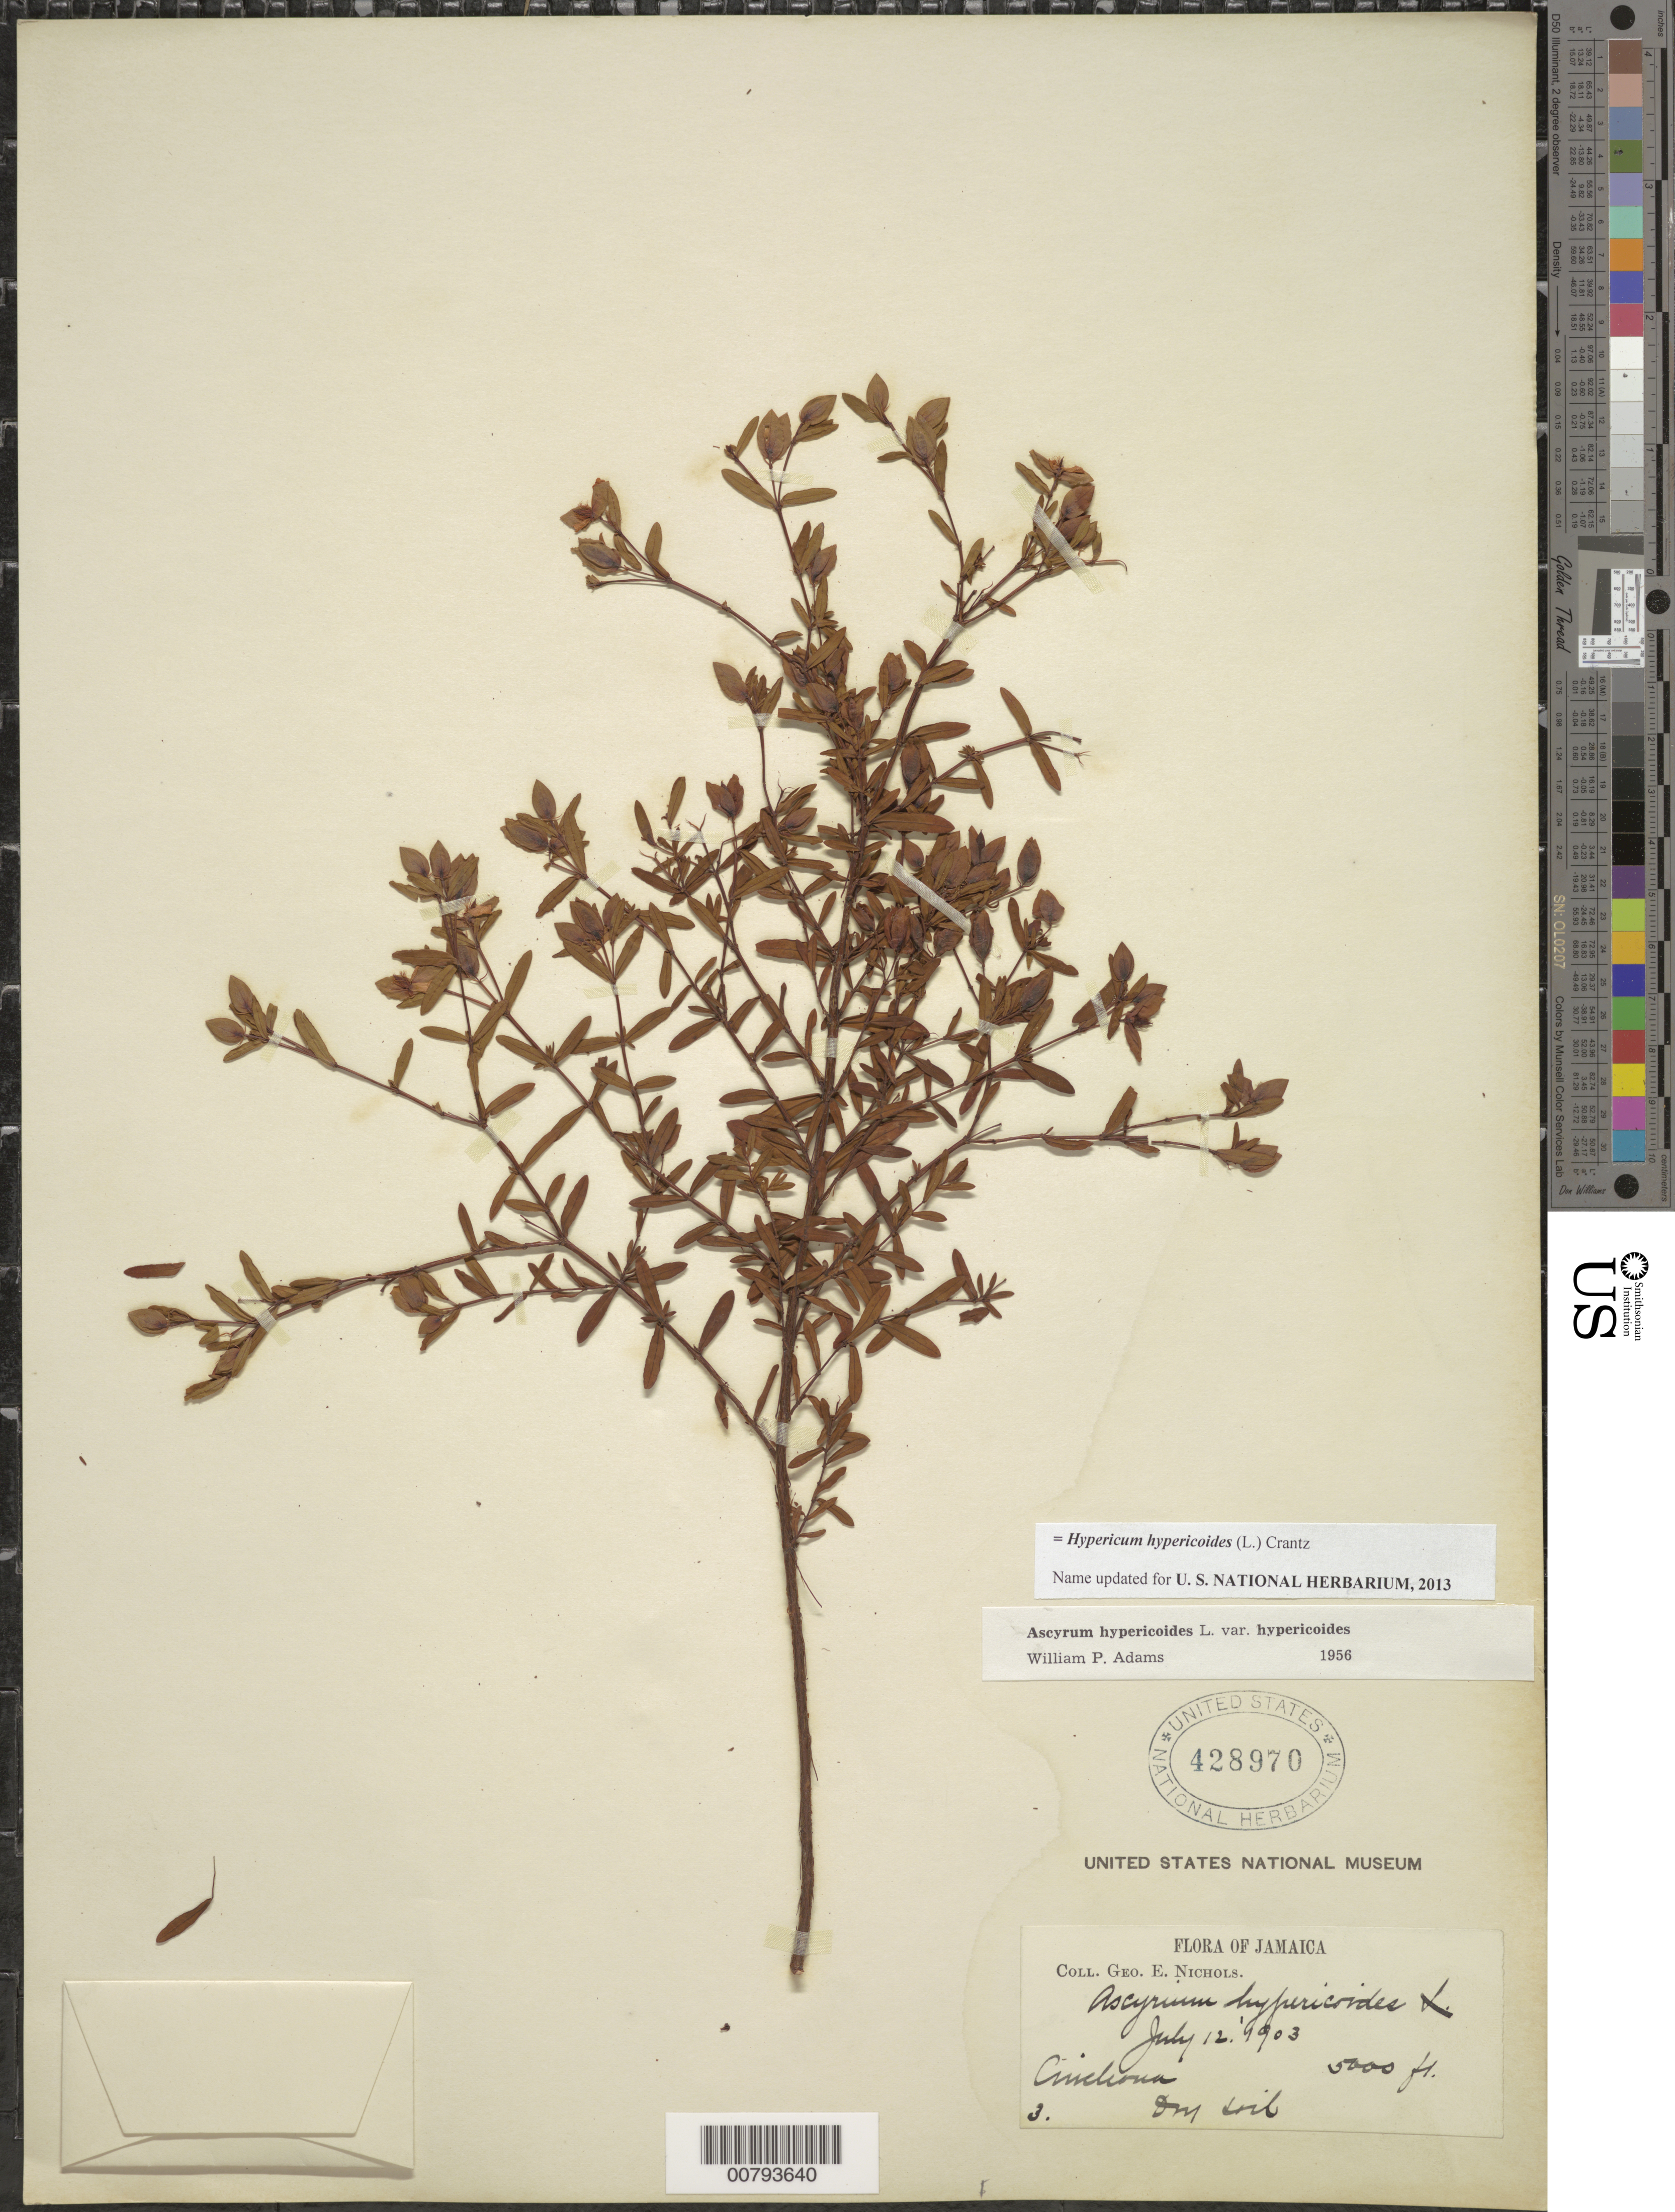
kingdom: Plantae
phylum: Tracheophyta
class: Magnoliopsida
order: Malpighiales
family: Hypericaceae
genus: Hypericum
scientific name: Hypericum hypericoides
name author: (L.) Crantz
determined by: Adams, W. P.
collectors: G. E. Nichols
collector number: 3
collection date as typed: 12 Jul 1903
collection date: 1903-07-12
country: Jamaica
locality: Cinchona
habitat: Dry soil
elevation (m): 1524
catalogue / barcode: US 428970